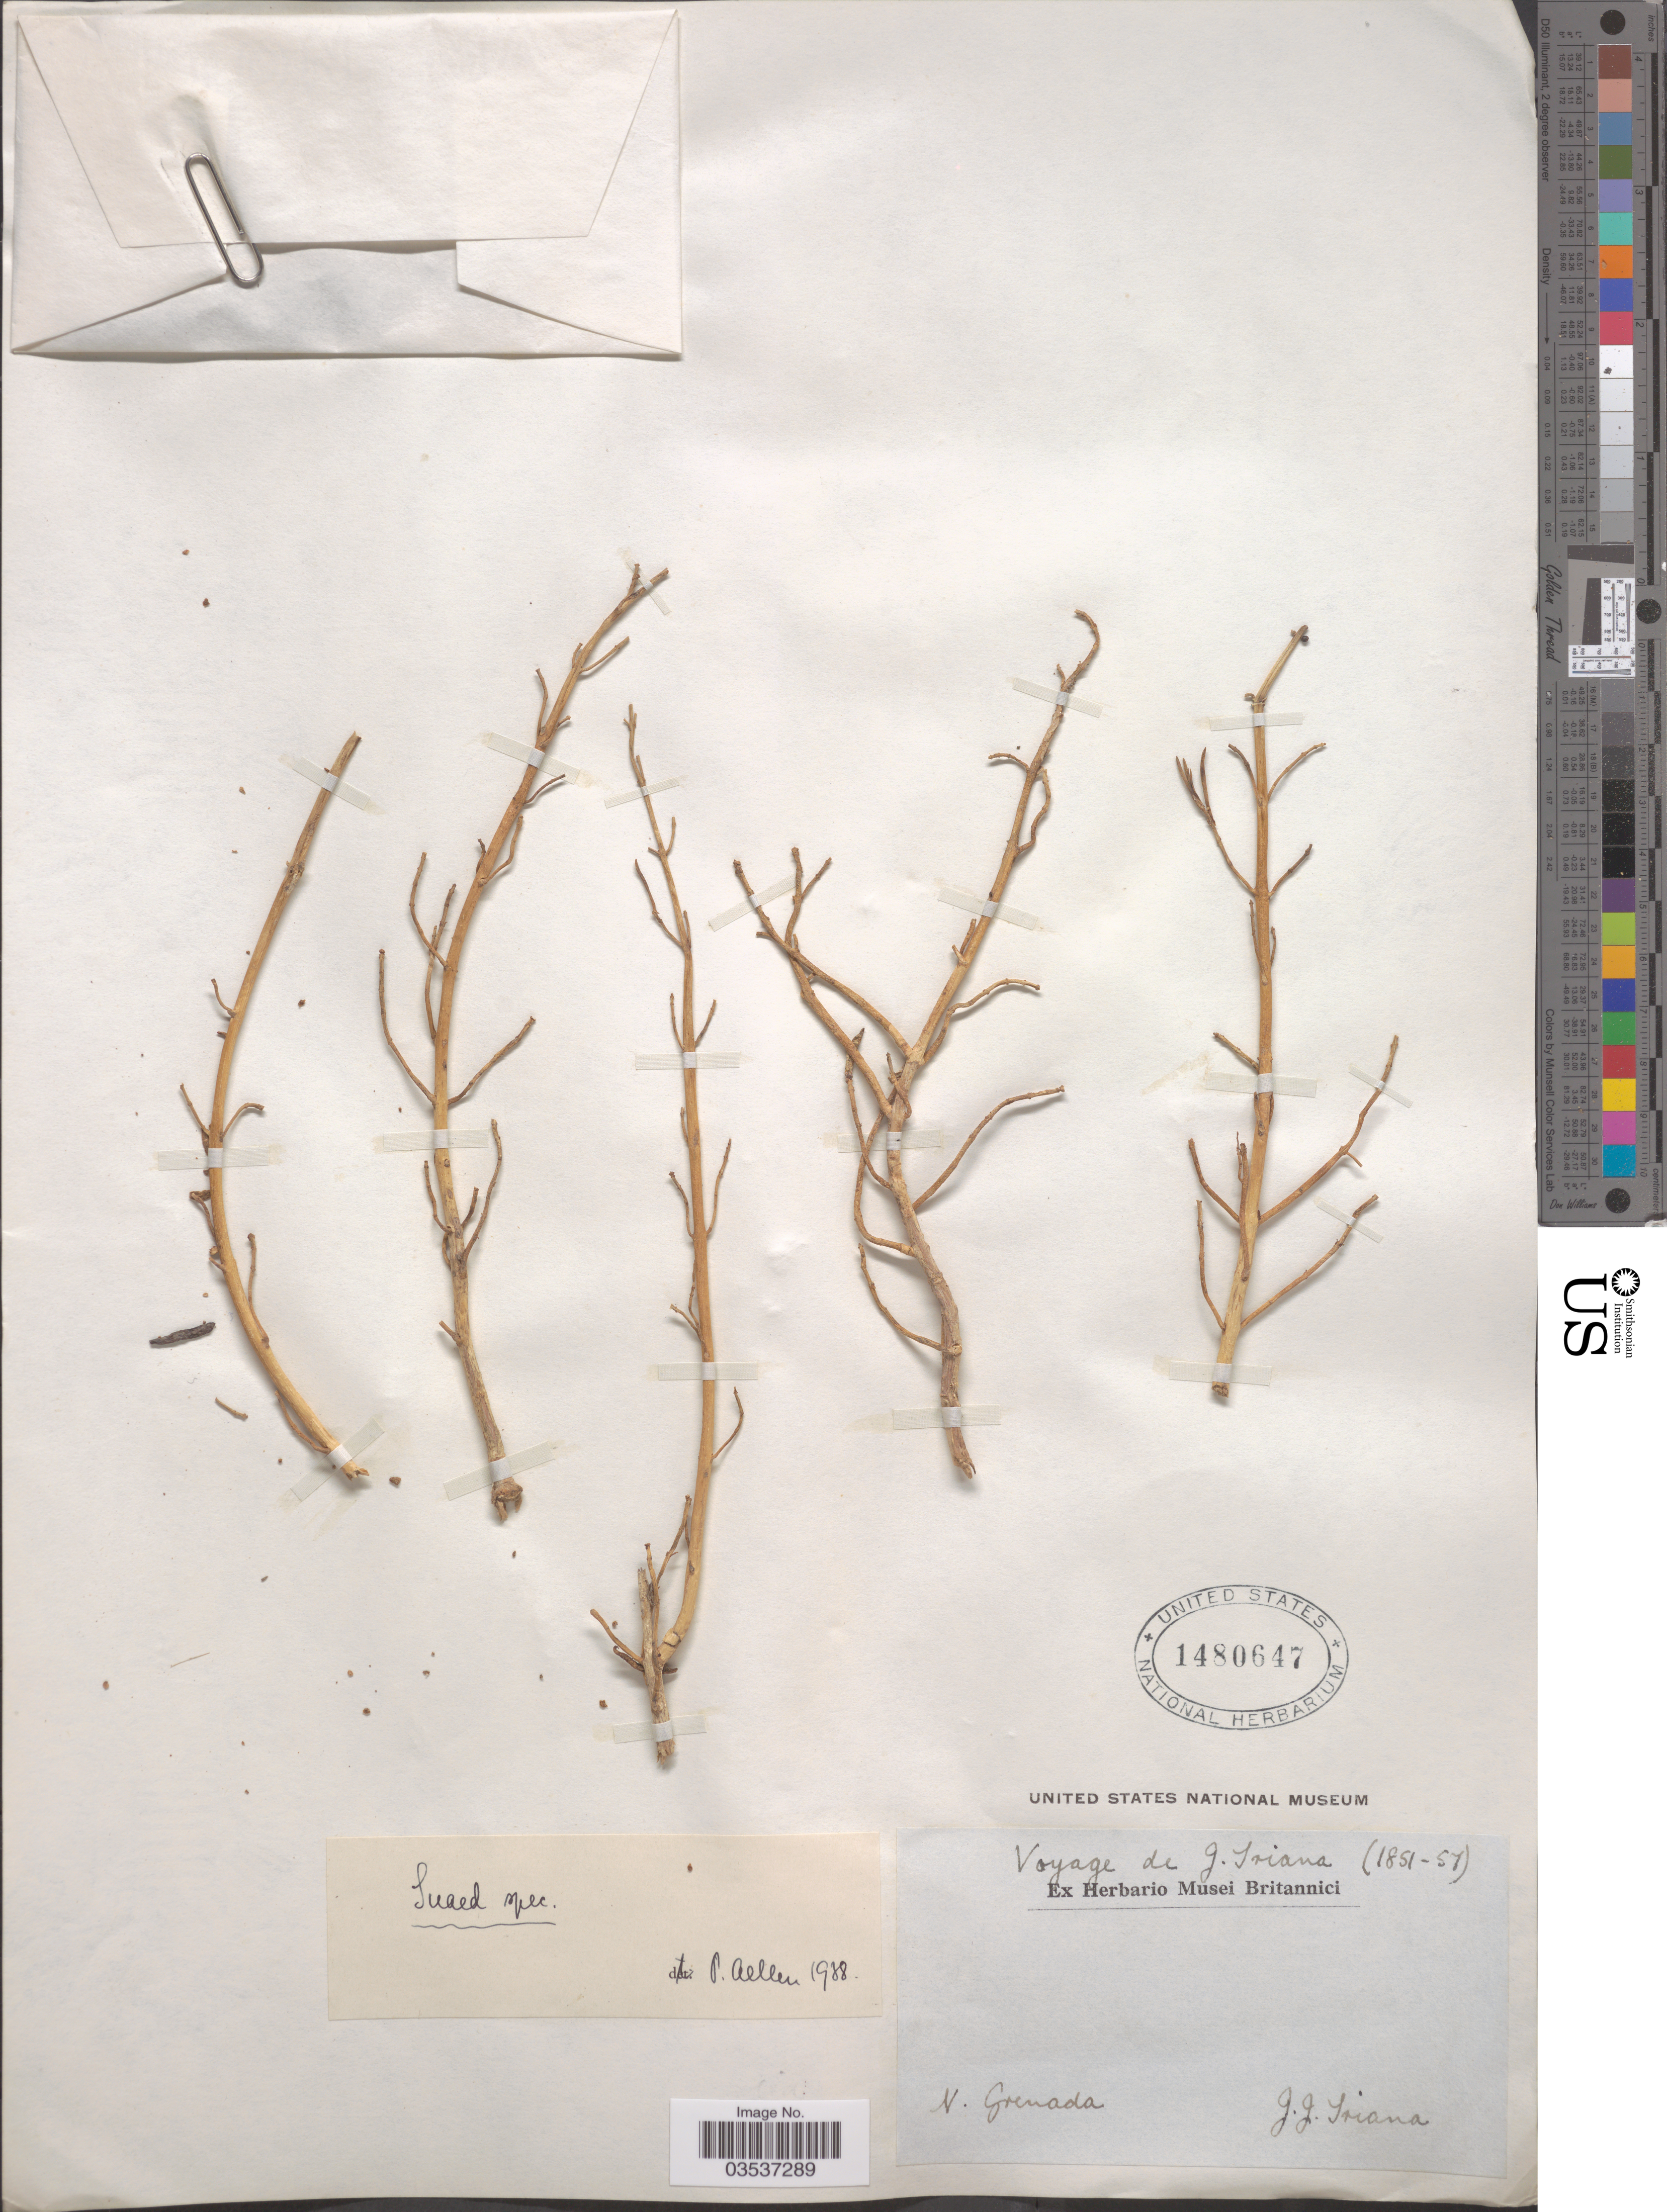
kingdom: Plantae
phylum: Tracheophyta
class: Magnoliopsida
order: Caryophyllales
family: Amaranthaceae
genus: Suaeda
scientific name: Suaeda sp.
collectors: J. J. Triana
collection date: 1851/1857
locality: N. Grenada.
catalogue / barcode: US 1480647